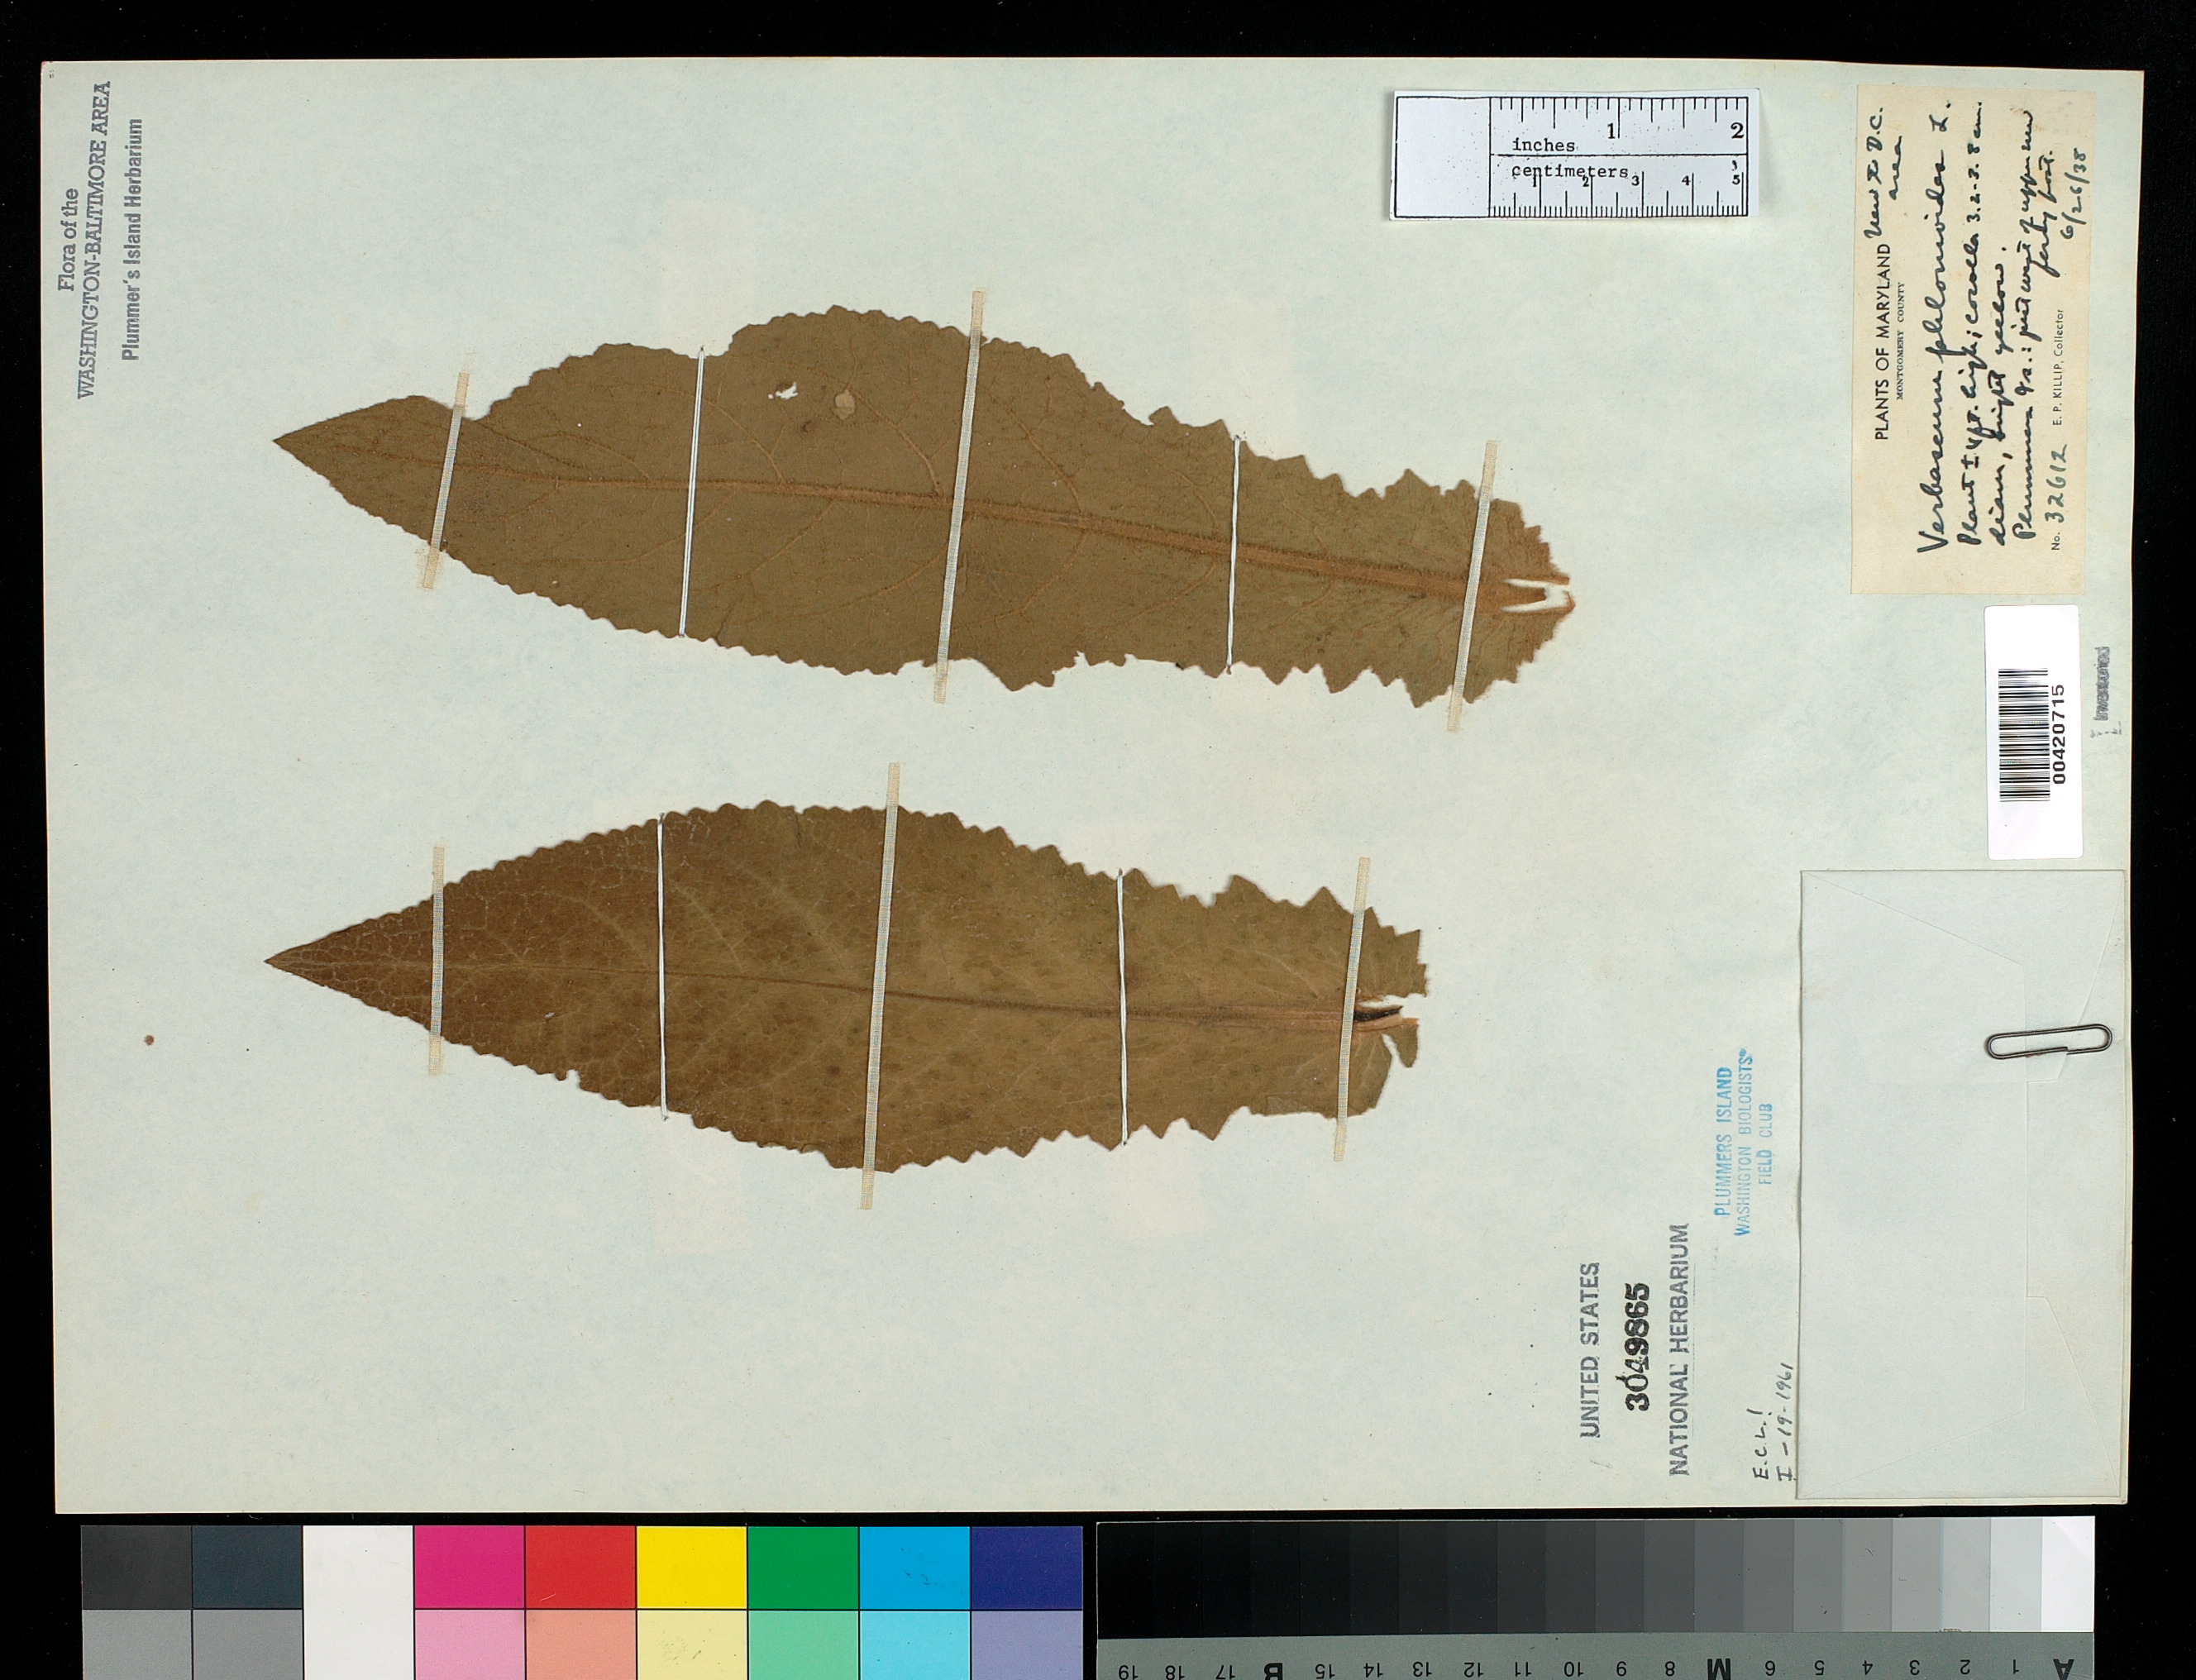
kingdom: Plantae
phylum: Tracheophyta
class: Magnoliopsida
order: Lamiales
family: Scrophulariaceae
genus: Verbascum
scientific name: Verbascum phlomoides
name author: L.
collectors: E. P. Killip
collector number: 32612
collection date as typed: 26 Jun 1938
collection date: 1938-06-26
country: United States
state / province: Maryland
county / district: Montgomery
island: Plummers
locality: Plummer's Island; just west of upper New Ferry Post C. & O. Canal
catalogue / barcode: US 3049865